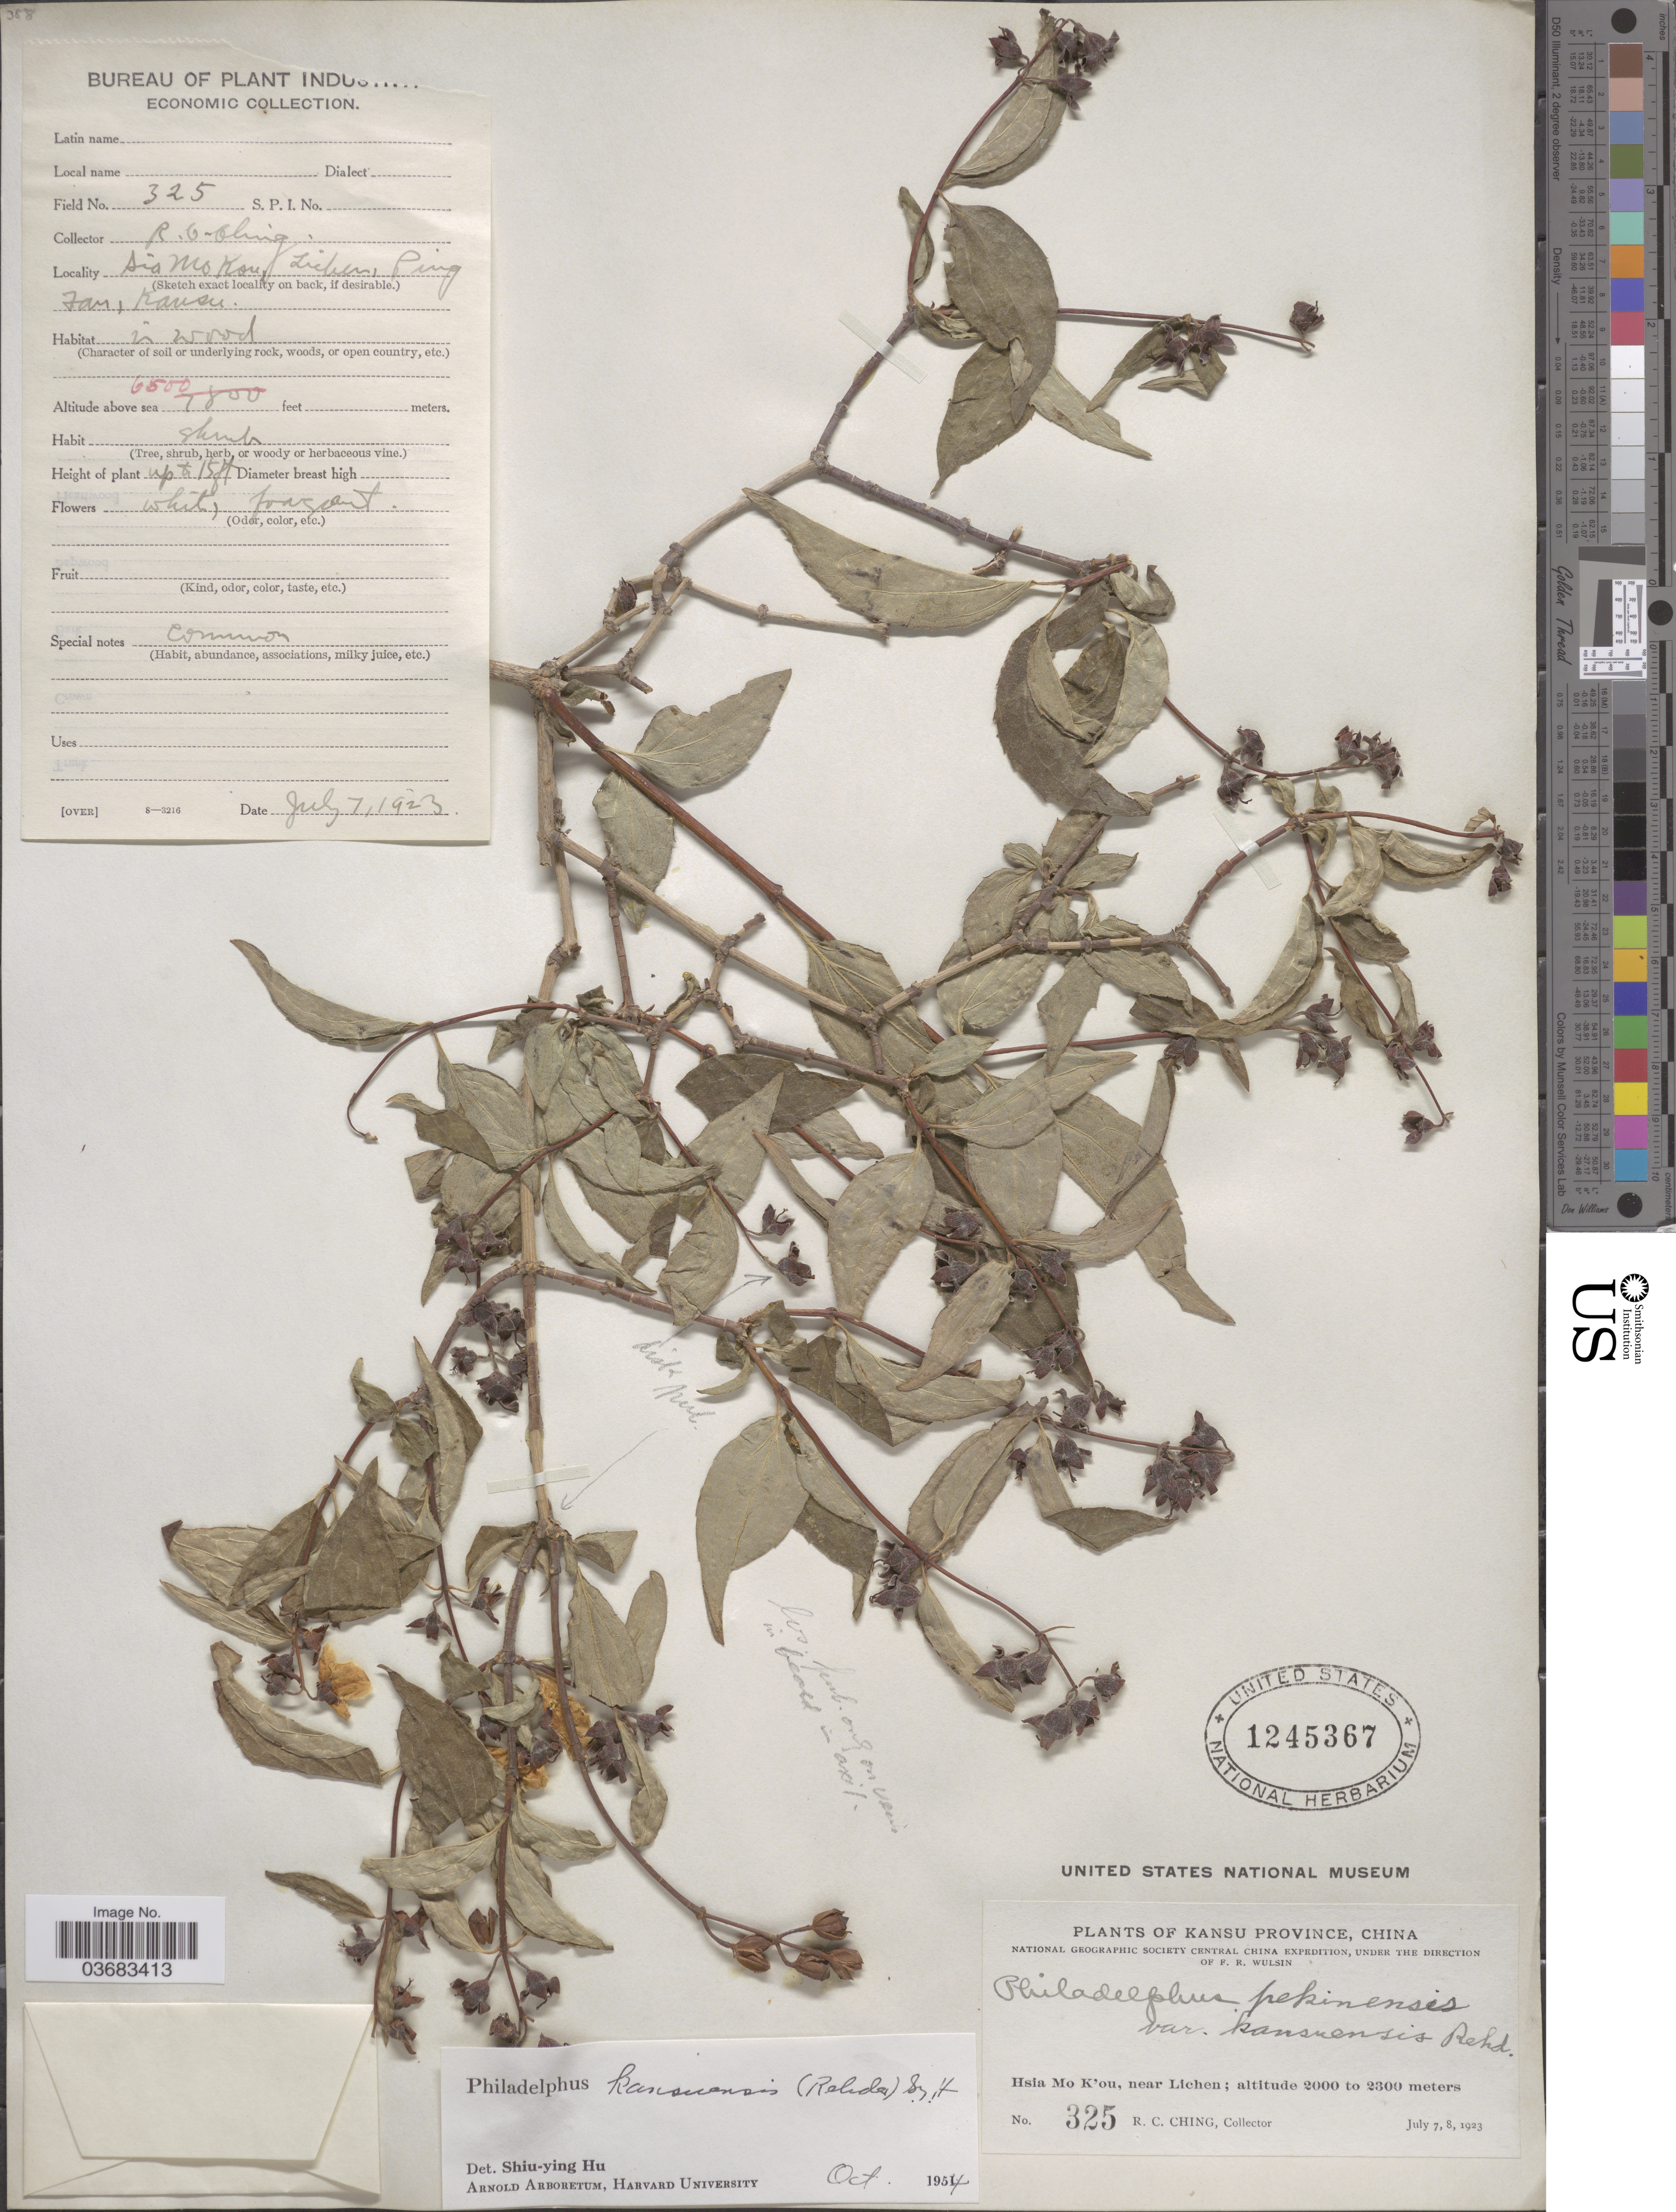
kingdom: Plantae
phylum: Tracheophyta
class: Magnoliopsida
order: Cornales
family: Hydrangeaceae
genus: Philadelphus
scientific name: Philadelphus kansuensis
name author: (Rehder) S.Y. Hu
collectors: R. C. Ching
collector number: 325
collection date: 1923-07-07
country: China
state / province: Gansu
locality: Kansu Province. National Geographic Society Central China Expedition. Hsia Mo K'ou, near Lichen. Sia Mo Kou, Lichen, Ping Fan. [interpreted]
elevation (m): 1981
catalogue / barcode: US 1245367